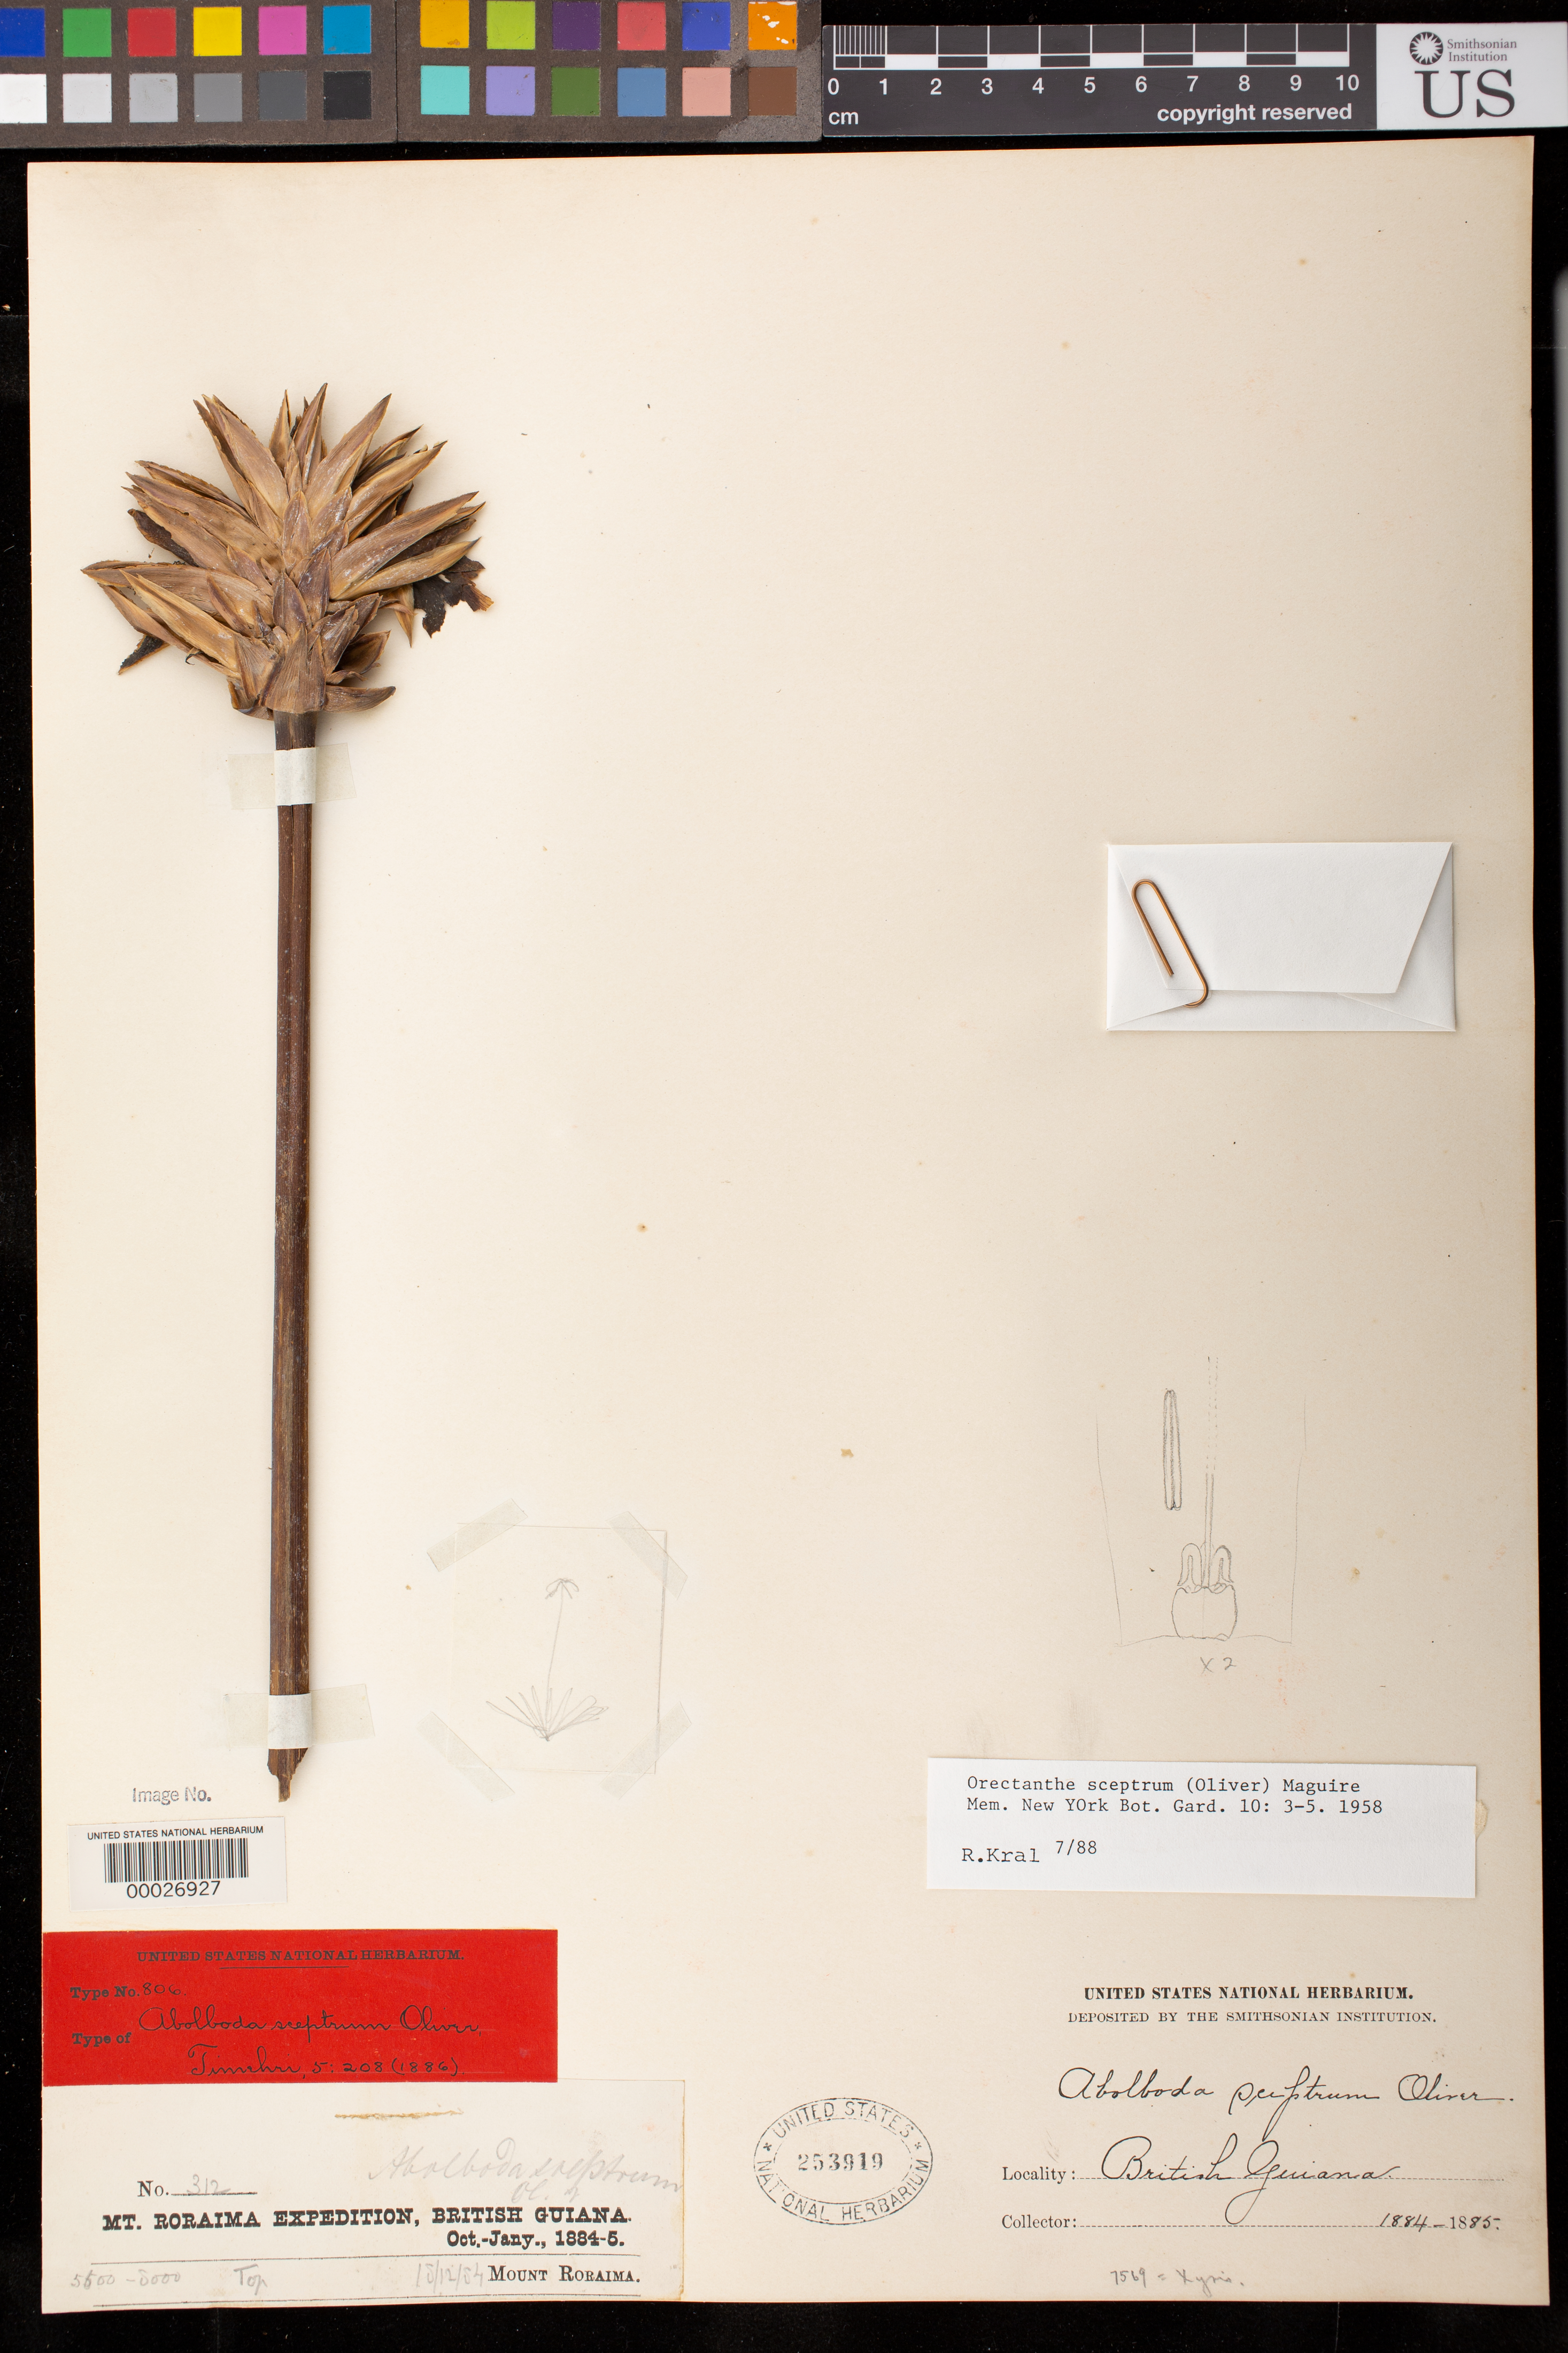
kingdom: Plantae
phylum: Tracheophyta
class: Liliopsida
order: Poales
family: Xyridaceae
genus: Abolboda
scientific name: Abolboda sceptrum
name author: Oliv. in Thurn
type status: Type Collection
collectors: E. F. im Thurn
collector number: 312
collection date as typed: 18 Dec 1884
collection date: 1884-12-18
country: Guyana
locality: Mount Roraima, British Guiana [east Demerara or west Demerara]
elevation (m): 1676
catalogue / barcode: US 253919